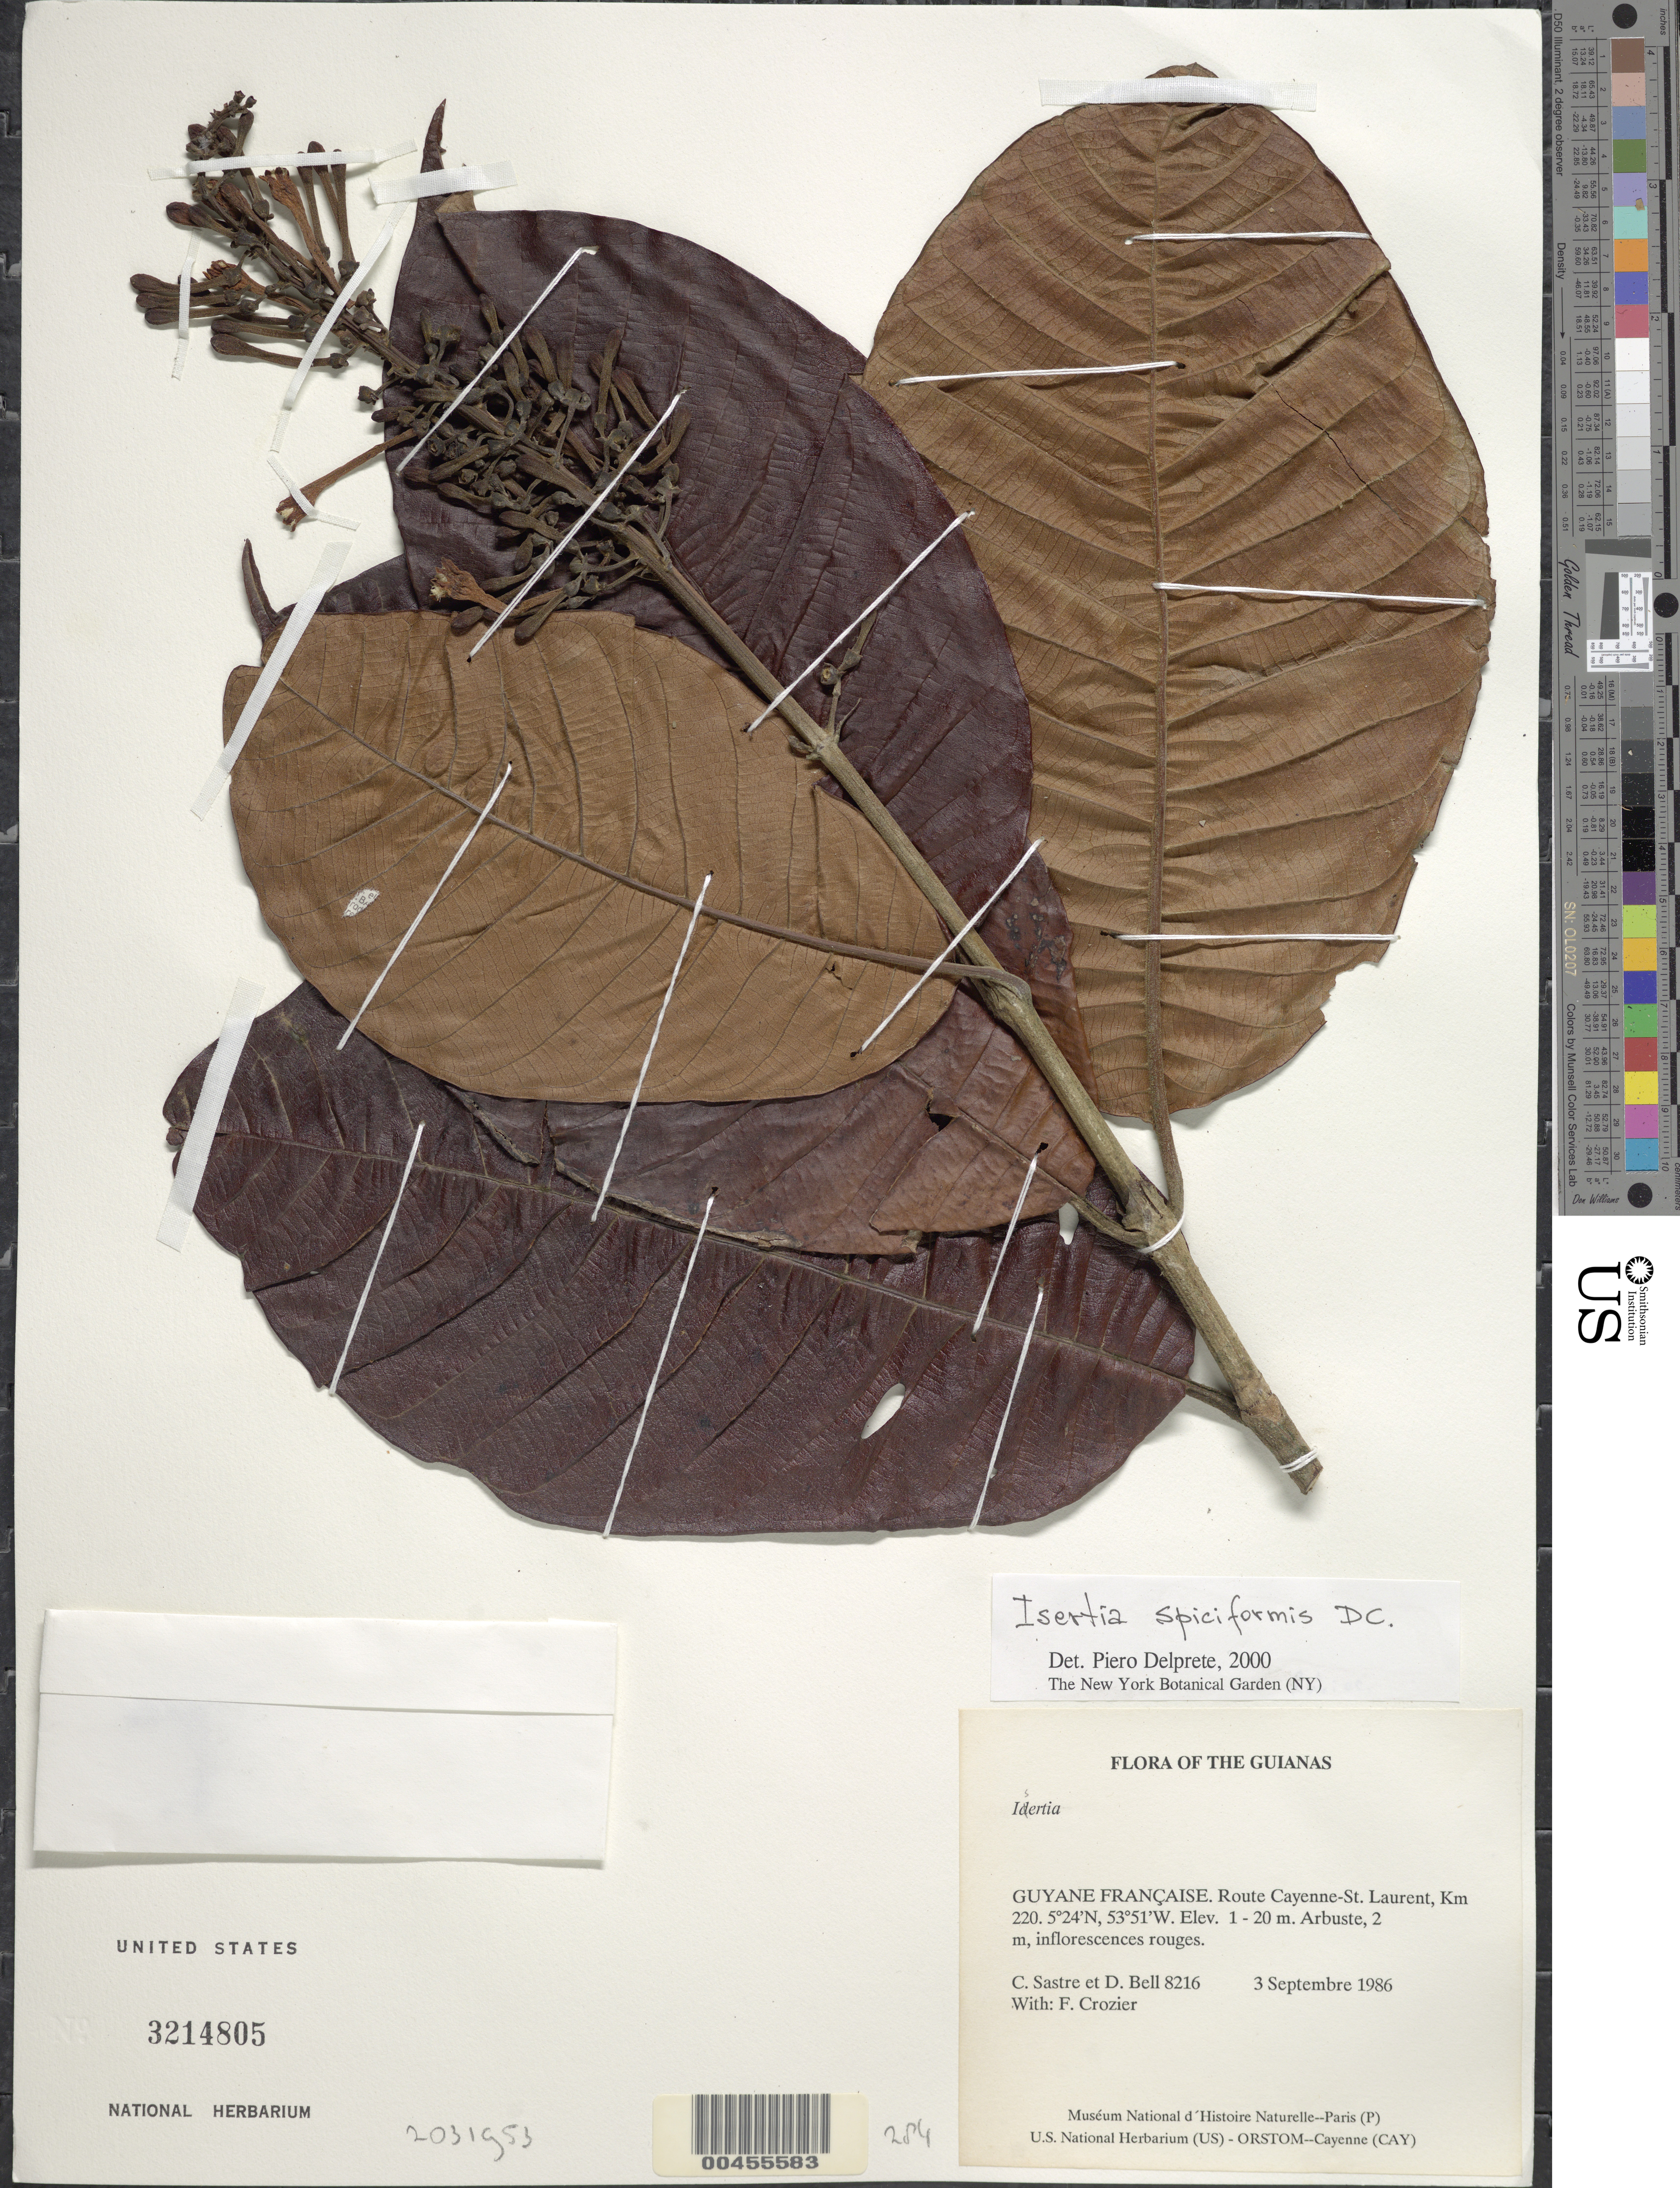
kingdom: Plantae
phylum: Tracheophyta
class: Magnoliopsida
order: Gentianales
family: Rubiaceae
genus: Isertia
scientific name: Isertia spiciformis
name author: DC.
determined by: Delprete, P. G., Herb. de Guyane Cay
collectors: C. H. L. Sastre, D. A. Bell & F. Crozier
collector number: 8216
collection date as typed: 3 September 1986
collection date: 1986-09-03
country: French Guiana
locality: Route Cayenne-St. Laurent, Km 220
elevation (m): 1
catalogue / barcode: US 3214805